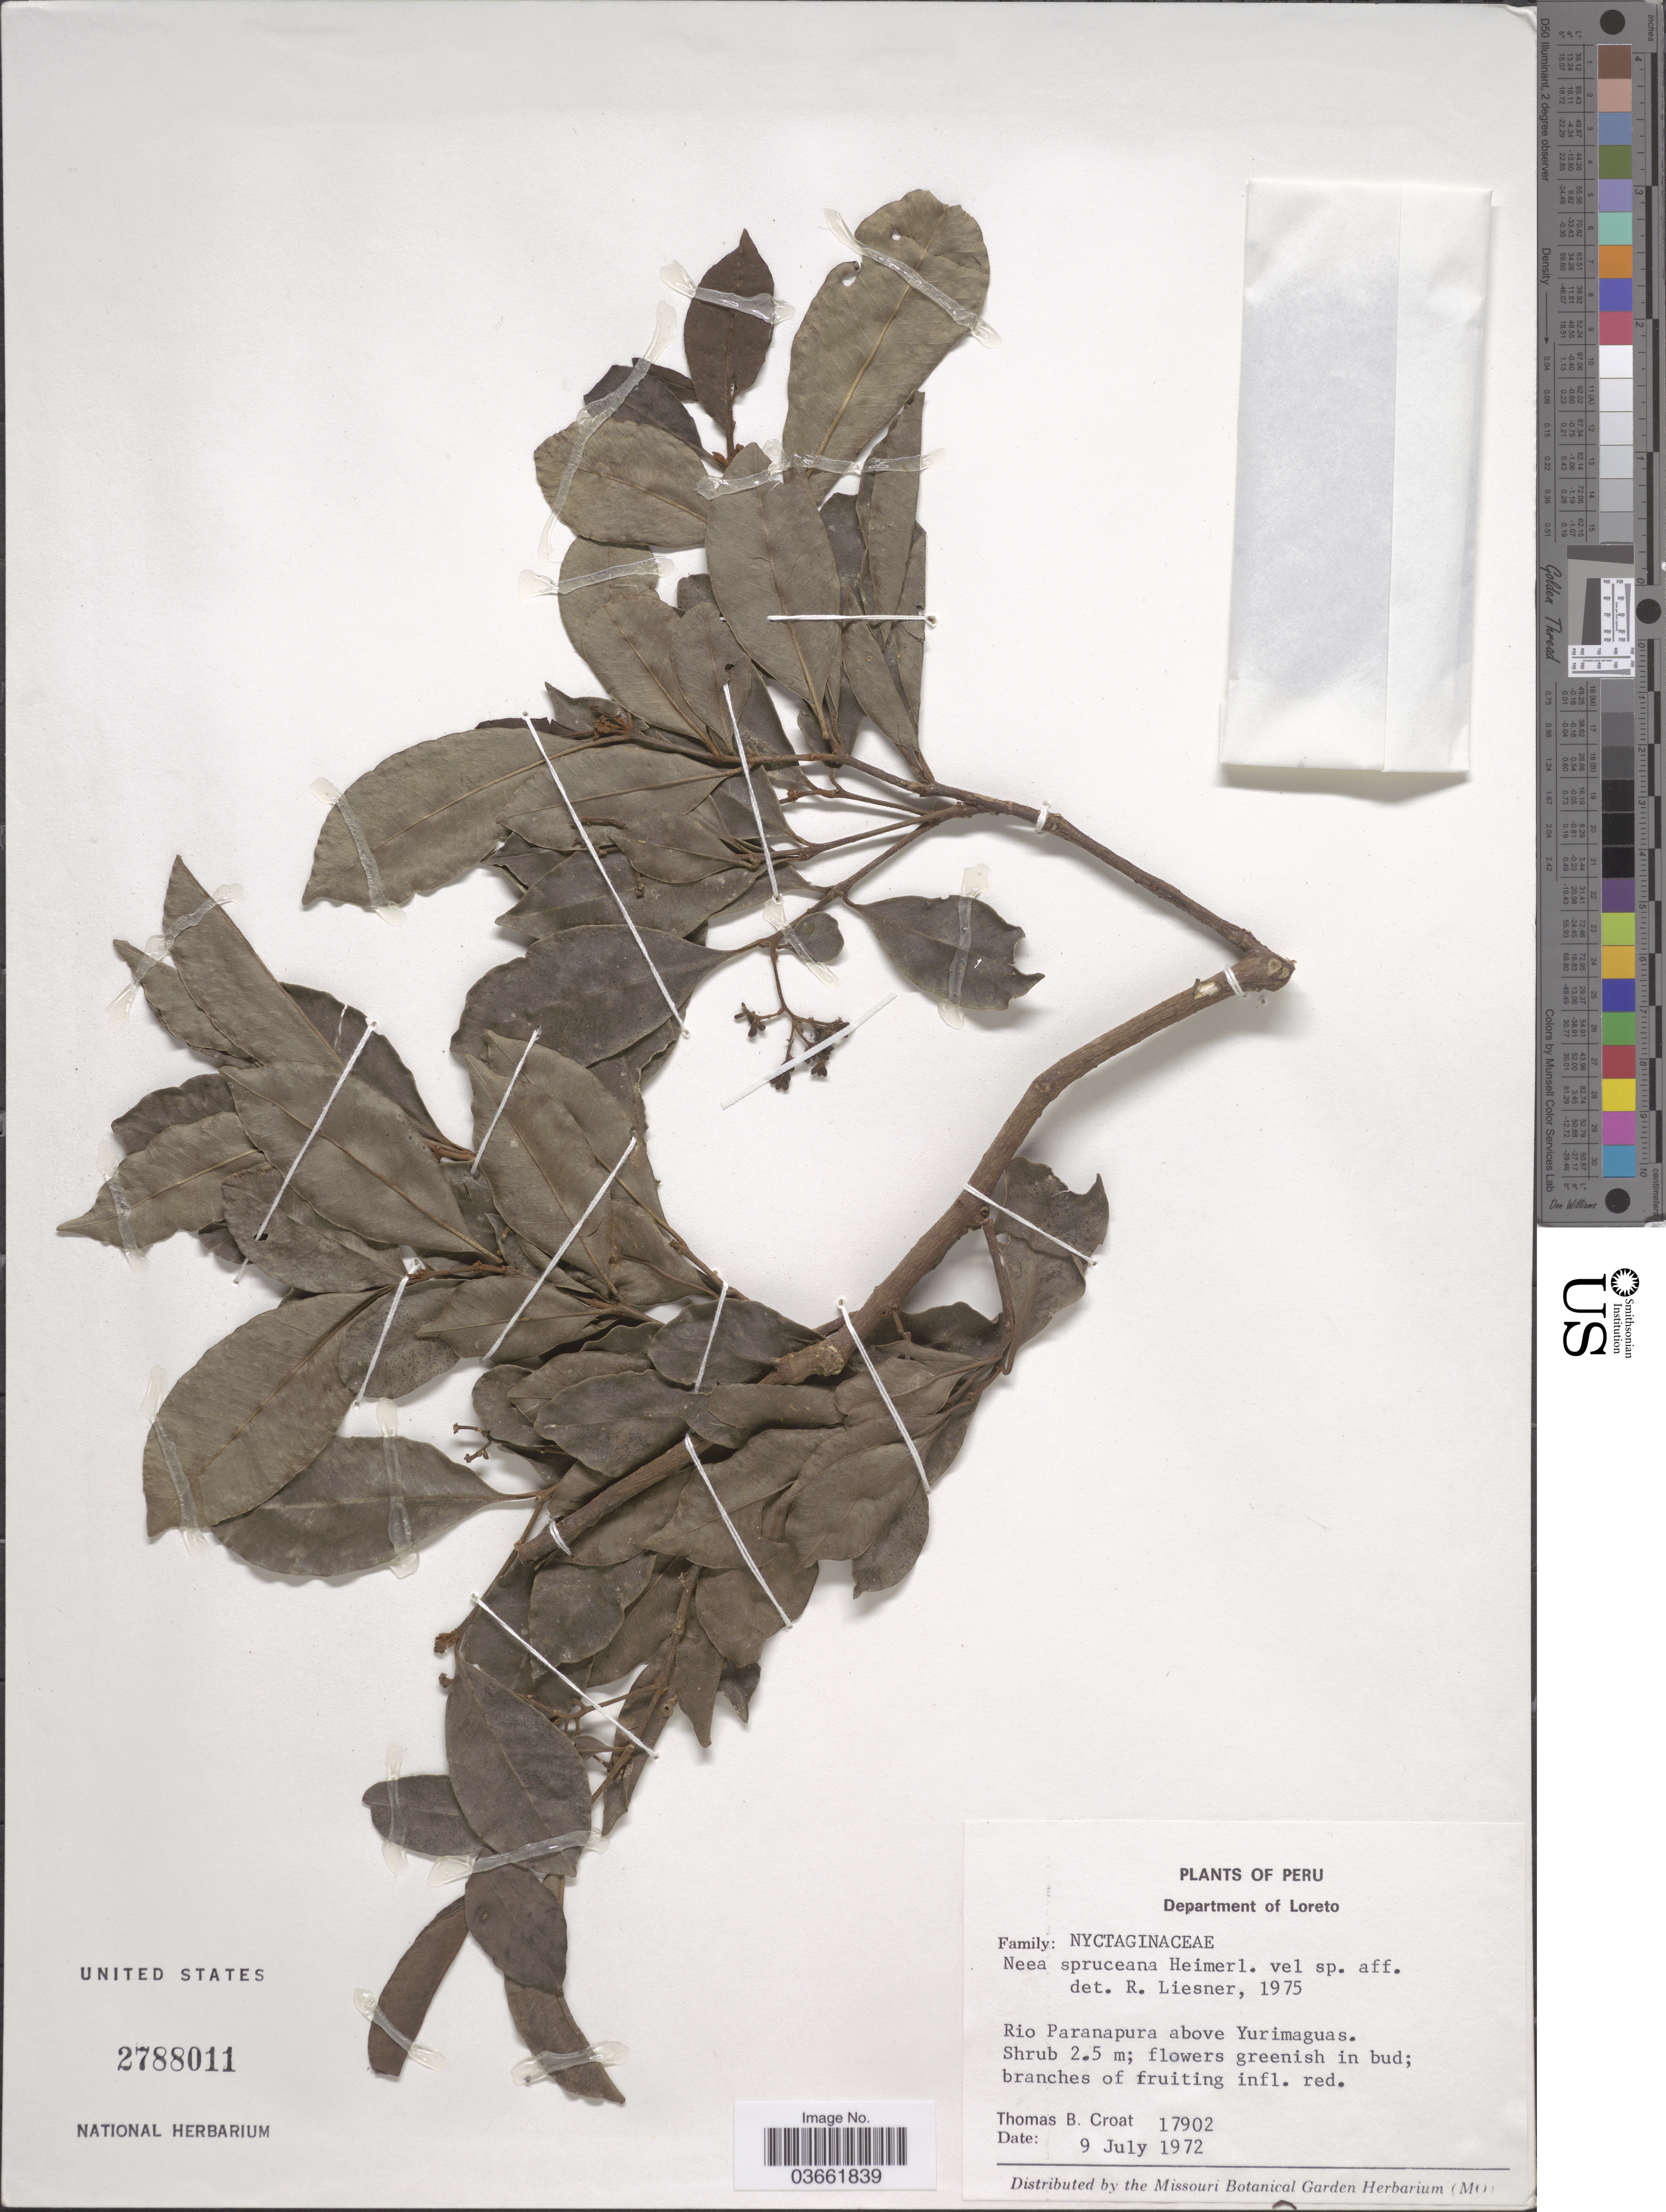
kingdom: Plantae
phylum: Tracheophyta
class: Magnoliopsida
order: Caryophyllales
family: Nyctaginaceae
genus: Neea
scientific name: Neea spruceana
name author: Heimerl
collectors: T. B. Croat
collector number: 17902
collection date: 1972-07-09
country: Peru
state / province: Loreto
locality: Department of Loreto. Rio Paranapura above Yurimaguas.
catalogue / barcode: US 2788011